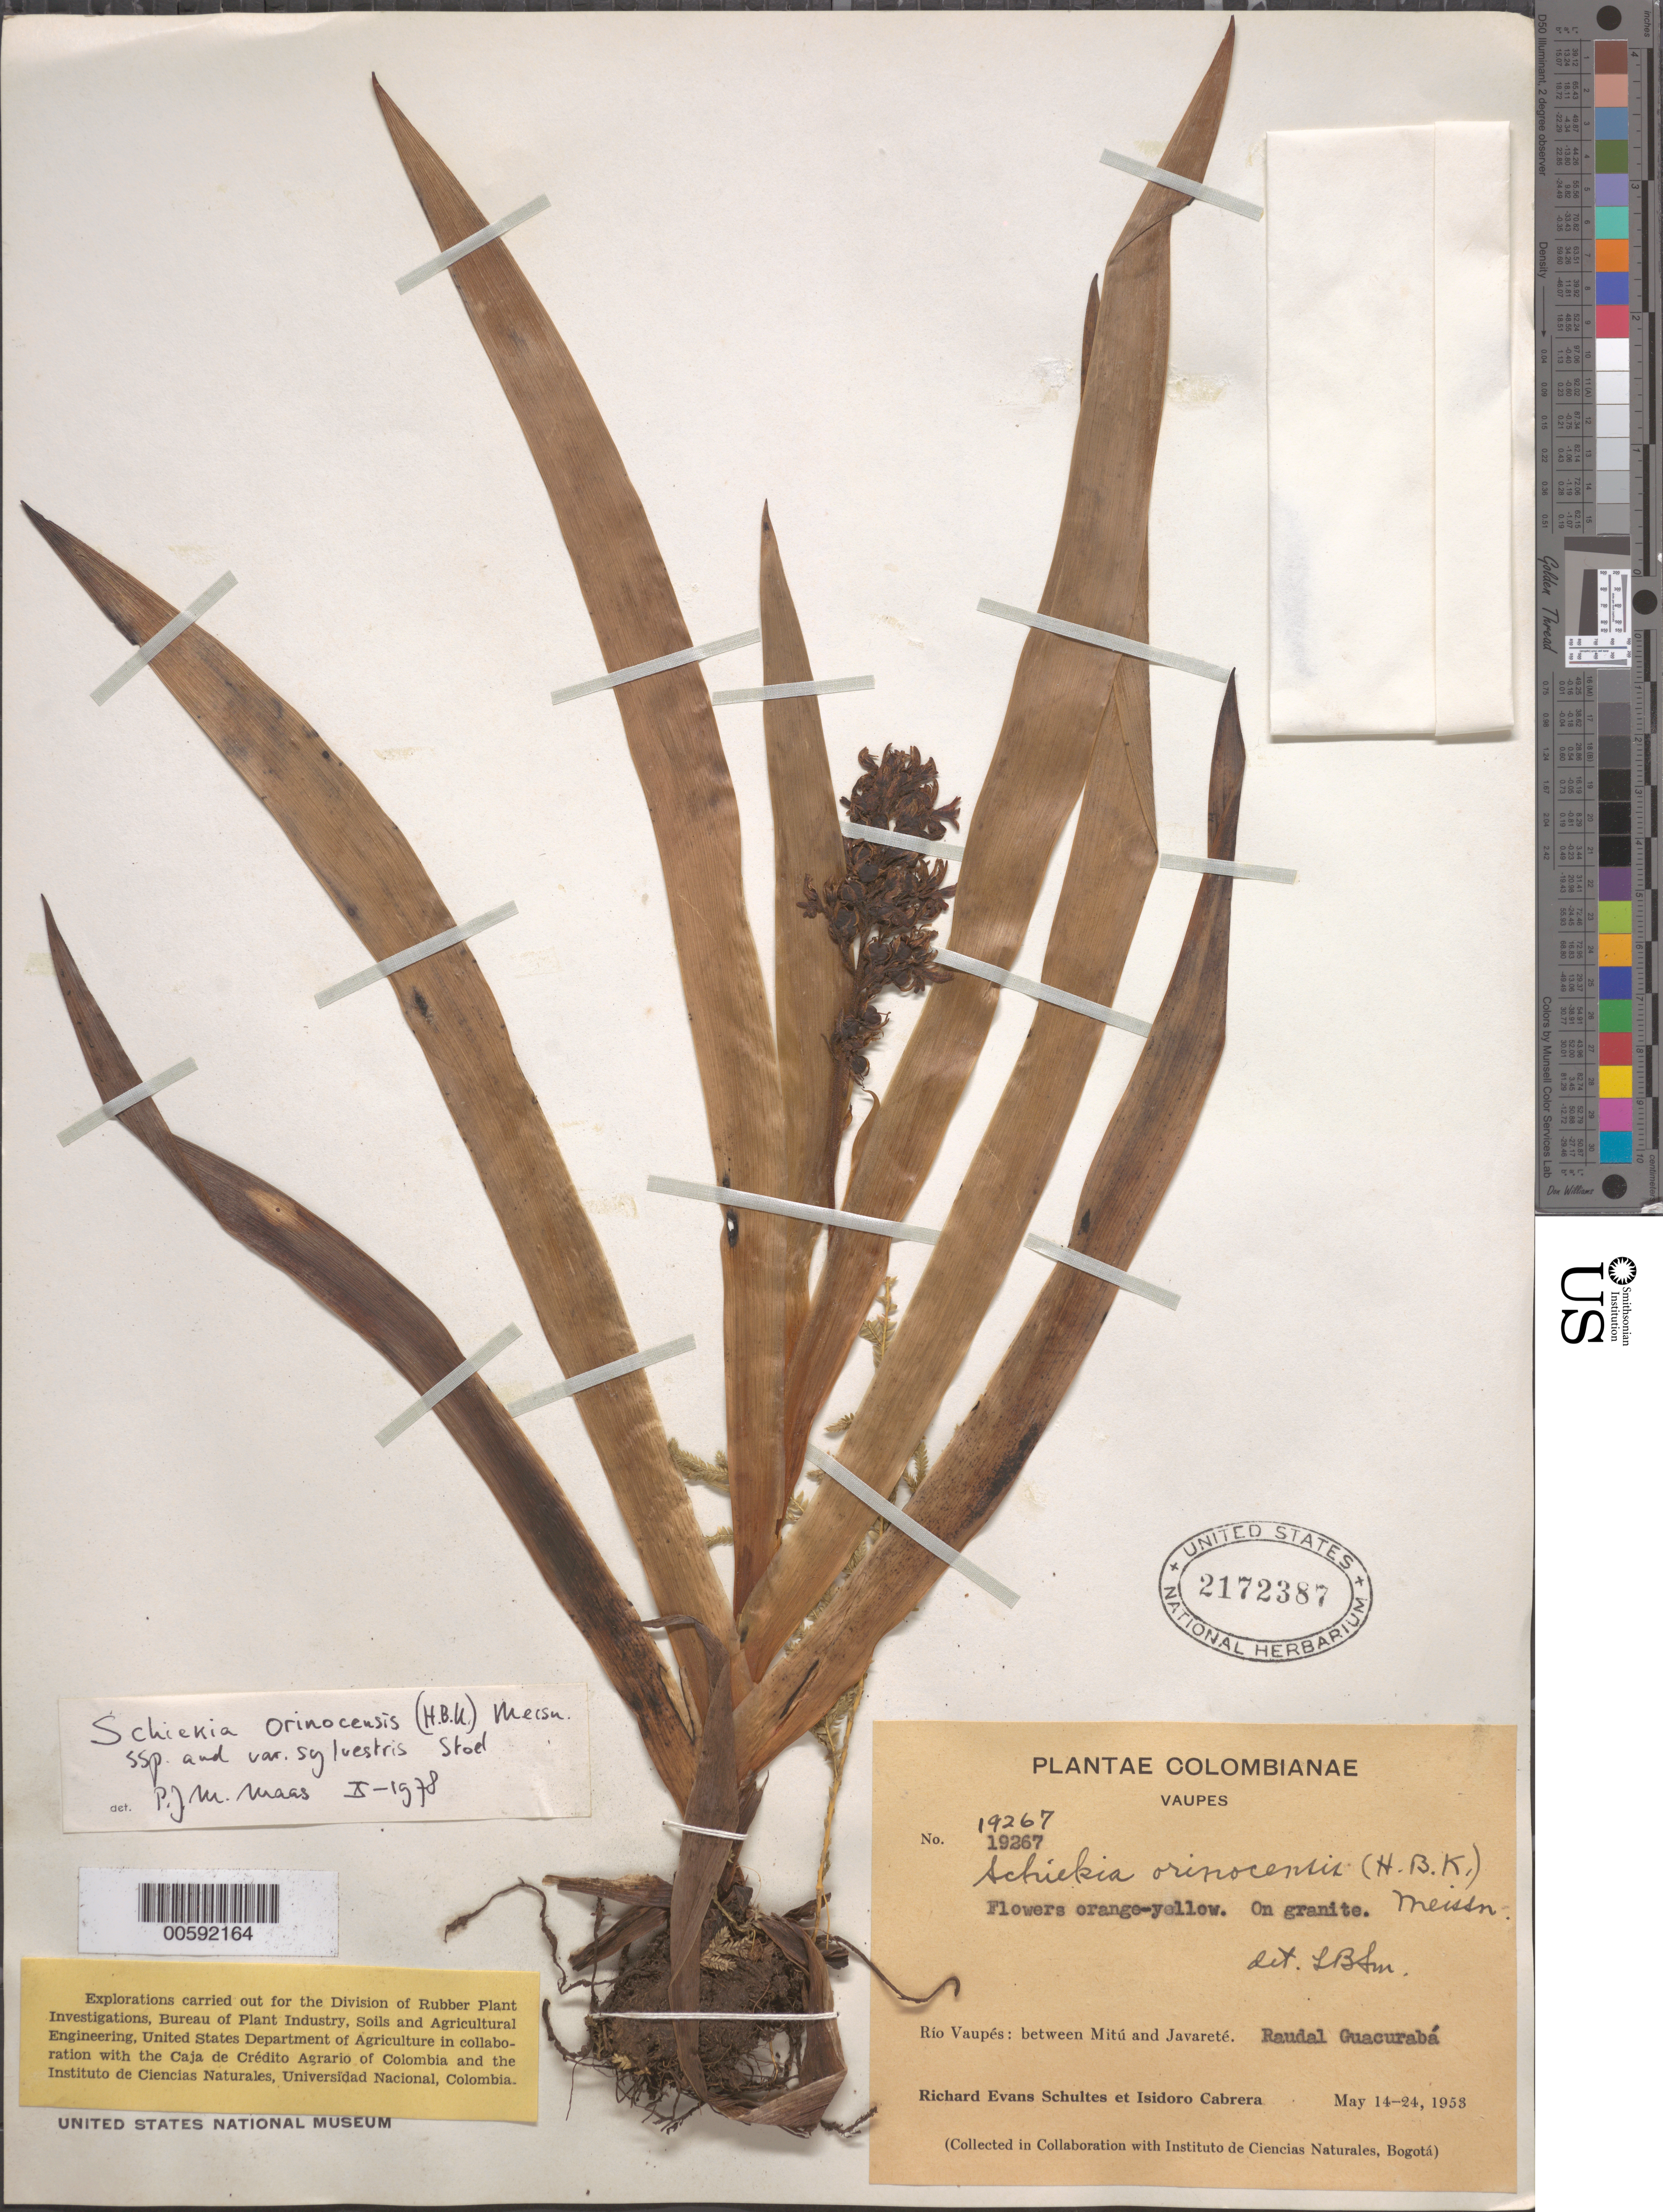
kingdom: Plantae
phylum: Tracheophyta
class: Liliopsida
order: Commelinales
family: Haemodoraceae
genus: Schiekia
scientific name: Schiekia orinocensis subsp. silvestris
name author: Maas & Stoel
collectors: R. E. Schultes & I. Cabrera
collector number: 19267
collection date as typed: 14 May 1953 to 24 May 1953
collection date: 1953-05-14/1953-05-24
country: Colombia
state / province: Vaupés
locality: Rio Vaupes, between Mitu and Javarete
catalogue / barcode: US 2172387